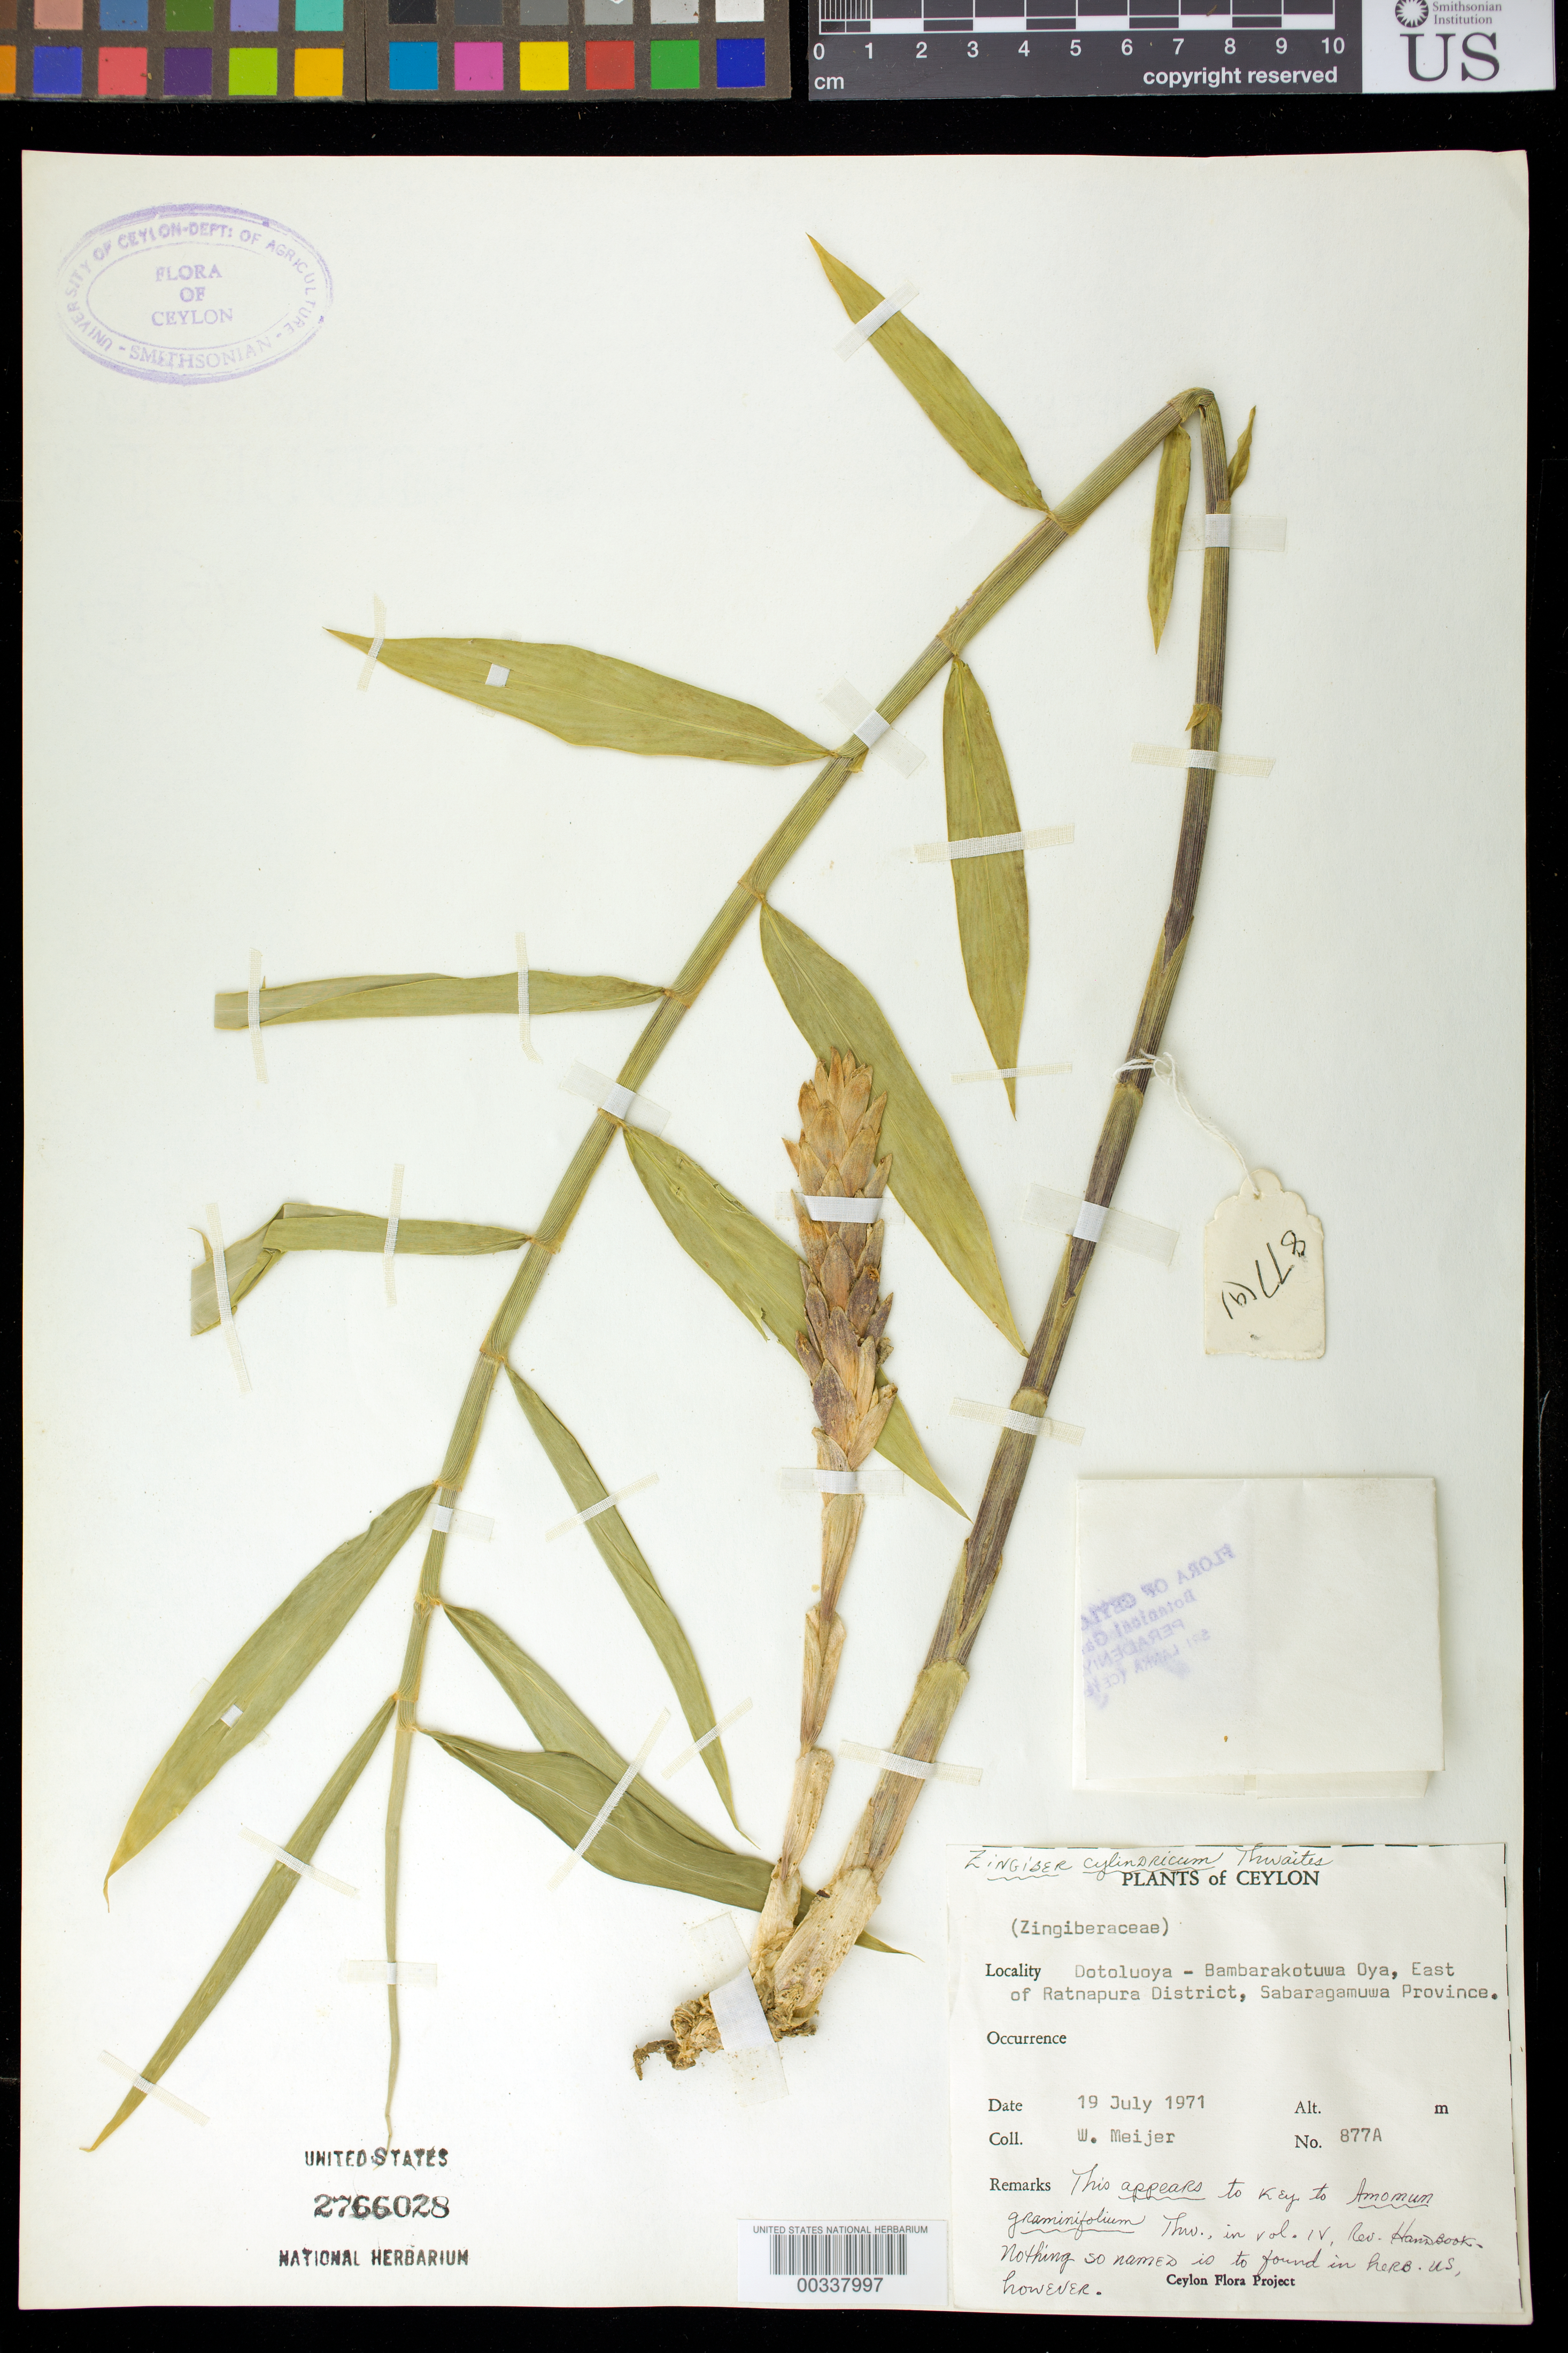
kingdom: Plantae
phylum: Tracheophyta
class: Liliopsida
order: Zingiberales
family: Zingiberaceae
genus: Zingiber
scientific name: Zingiber cylindricum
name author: Moon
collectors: W. Meijer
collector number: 877a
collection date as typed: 19 Jul 1971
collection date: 1971-07-19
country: Sri Lanka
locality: Plants of ceylon, dotolyoya - bambarakotuwa oya, e of ratnapura dist, sabaragamuwa prov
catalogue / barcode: US 2766028